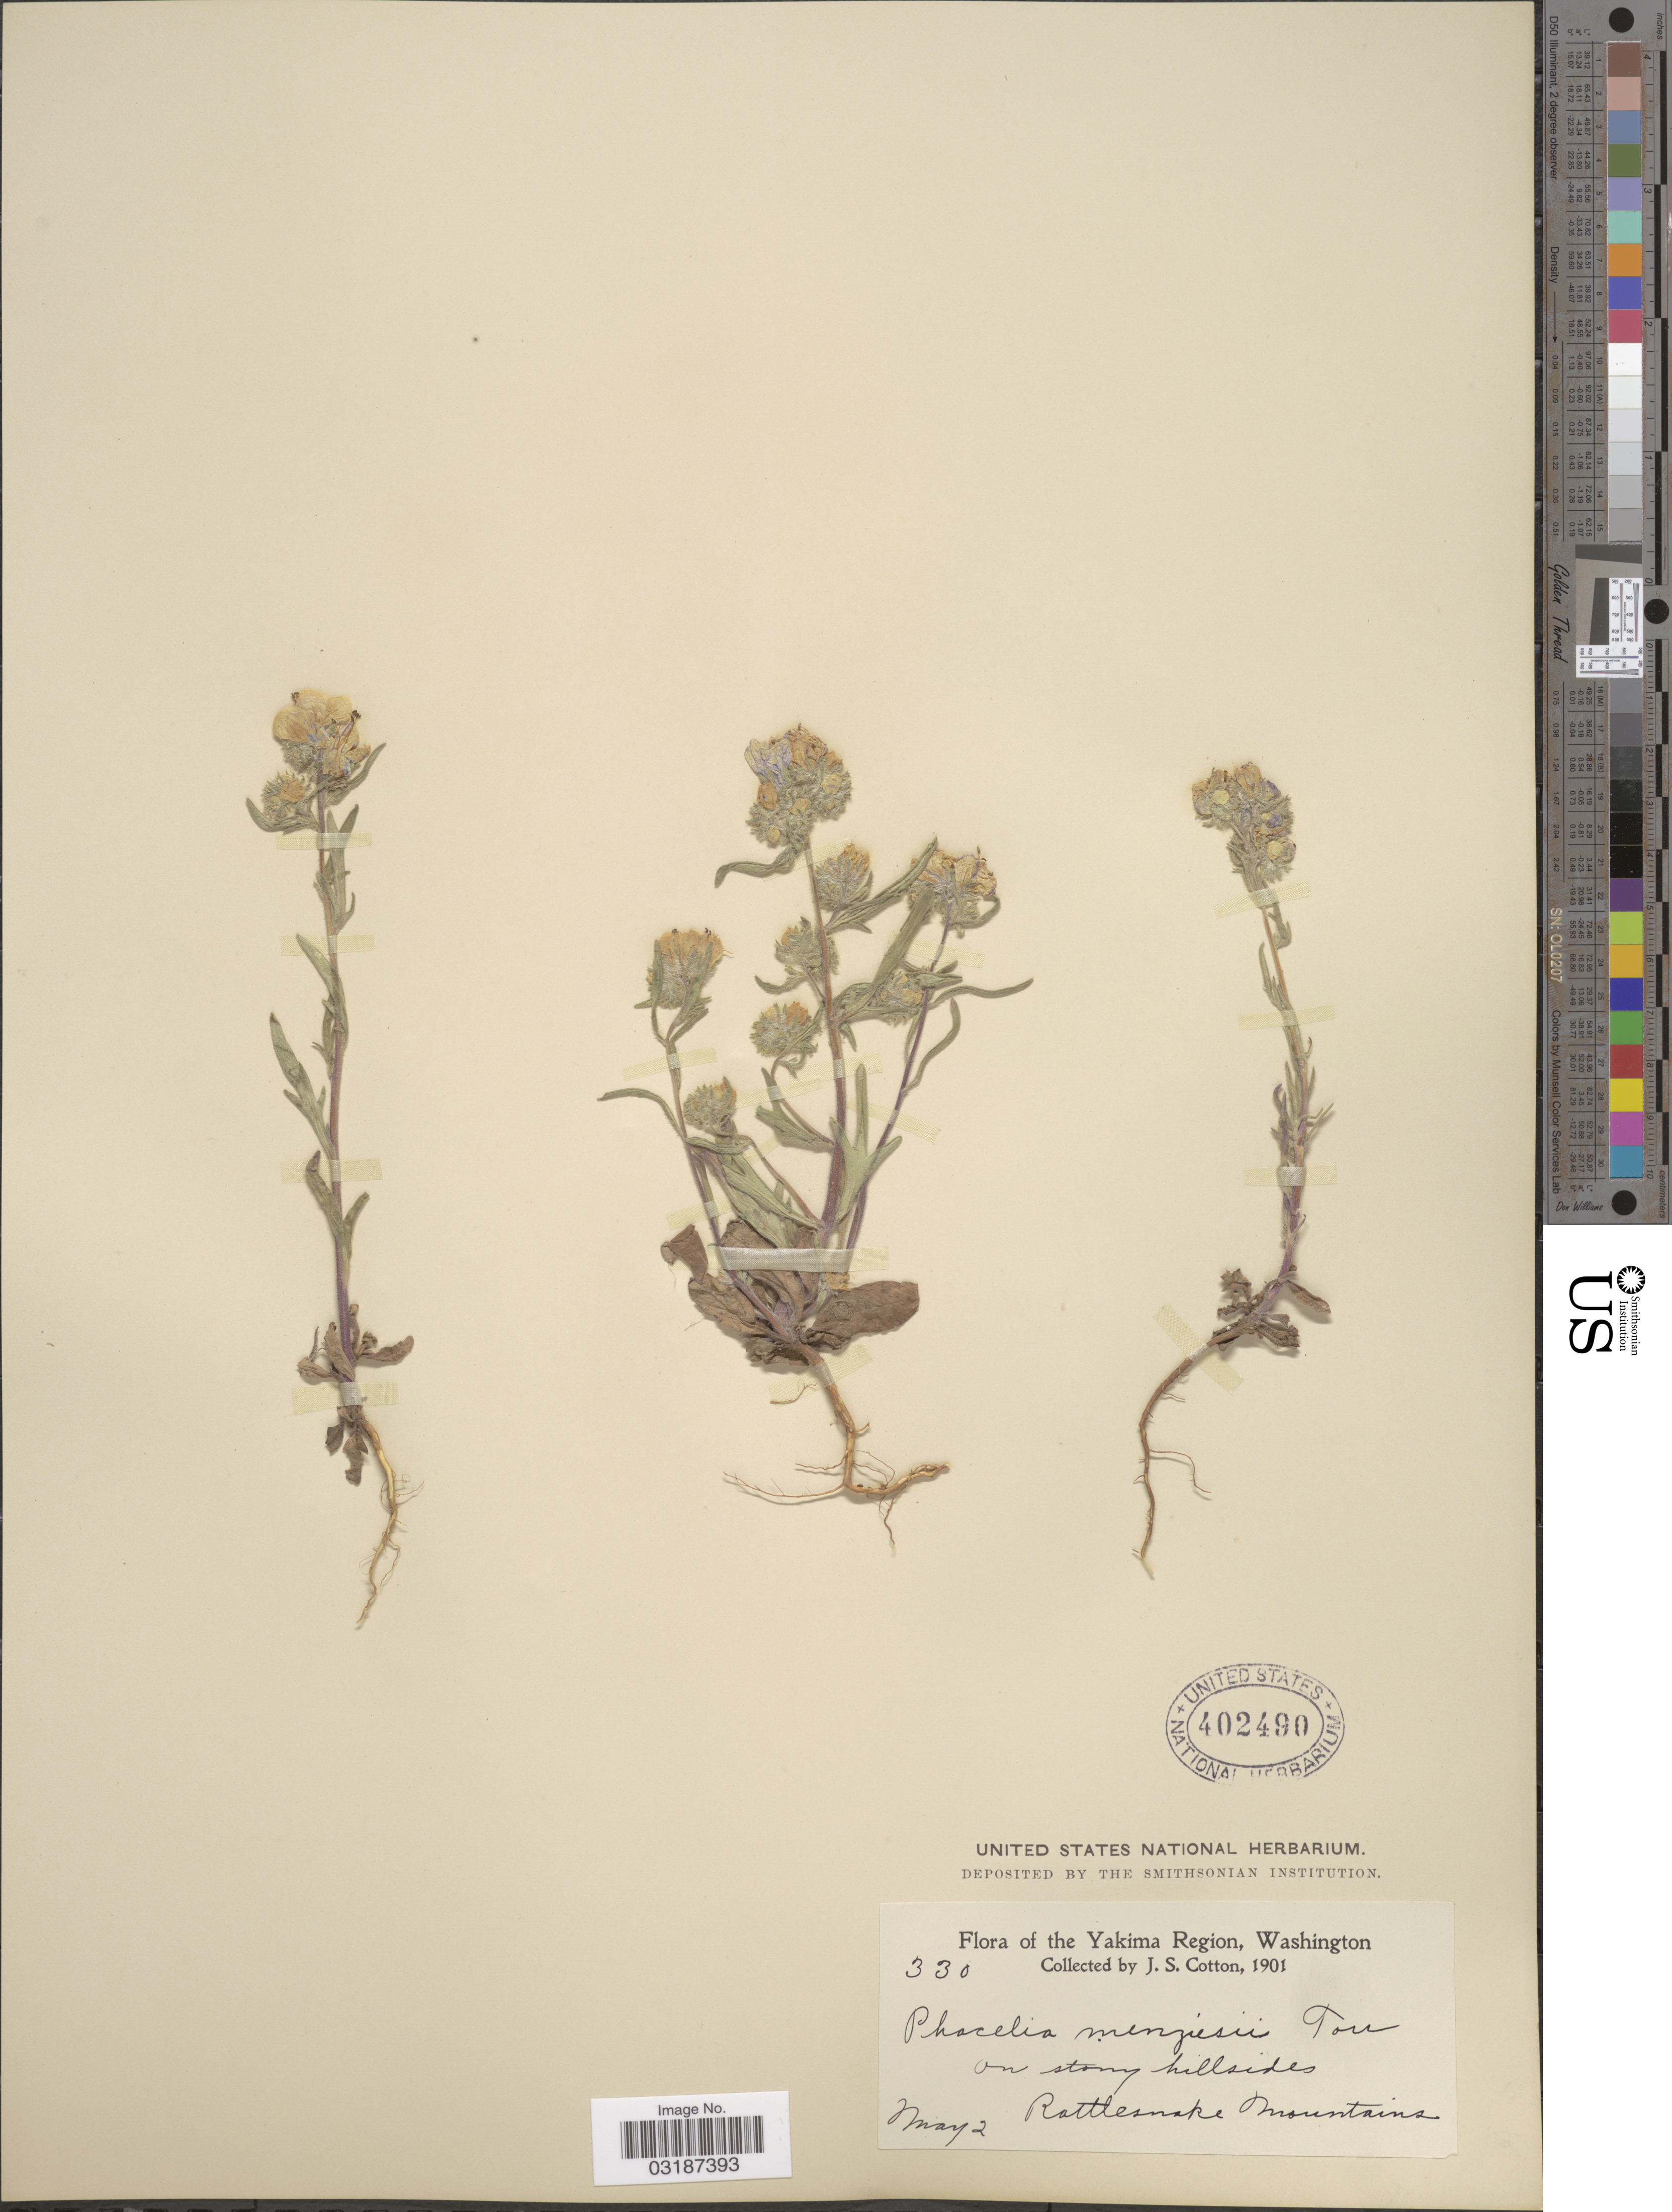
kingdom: Plantae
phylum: Tracheophyta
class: Magnoliopsida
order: Boraginales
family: Hydrophyllaceae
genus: Phacelia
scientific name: Phacelia linearis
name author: (Pursh) Holz.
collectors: J. S. Cotton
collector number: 330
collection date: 1901-05-02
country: United States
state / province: Washington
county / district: Yakima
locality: Yakima Region. Rattlesnake Mountains.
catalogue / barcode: US 402490